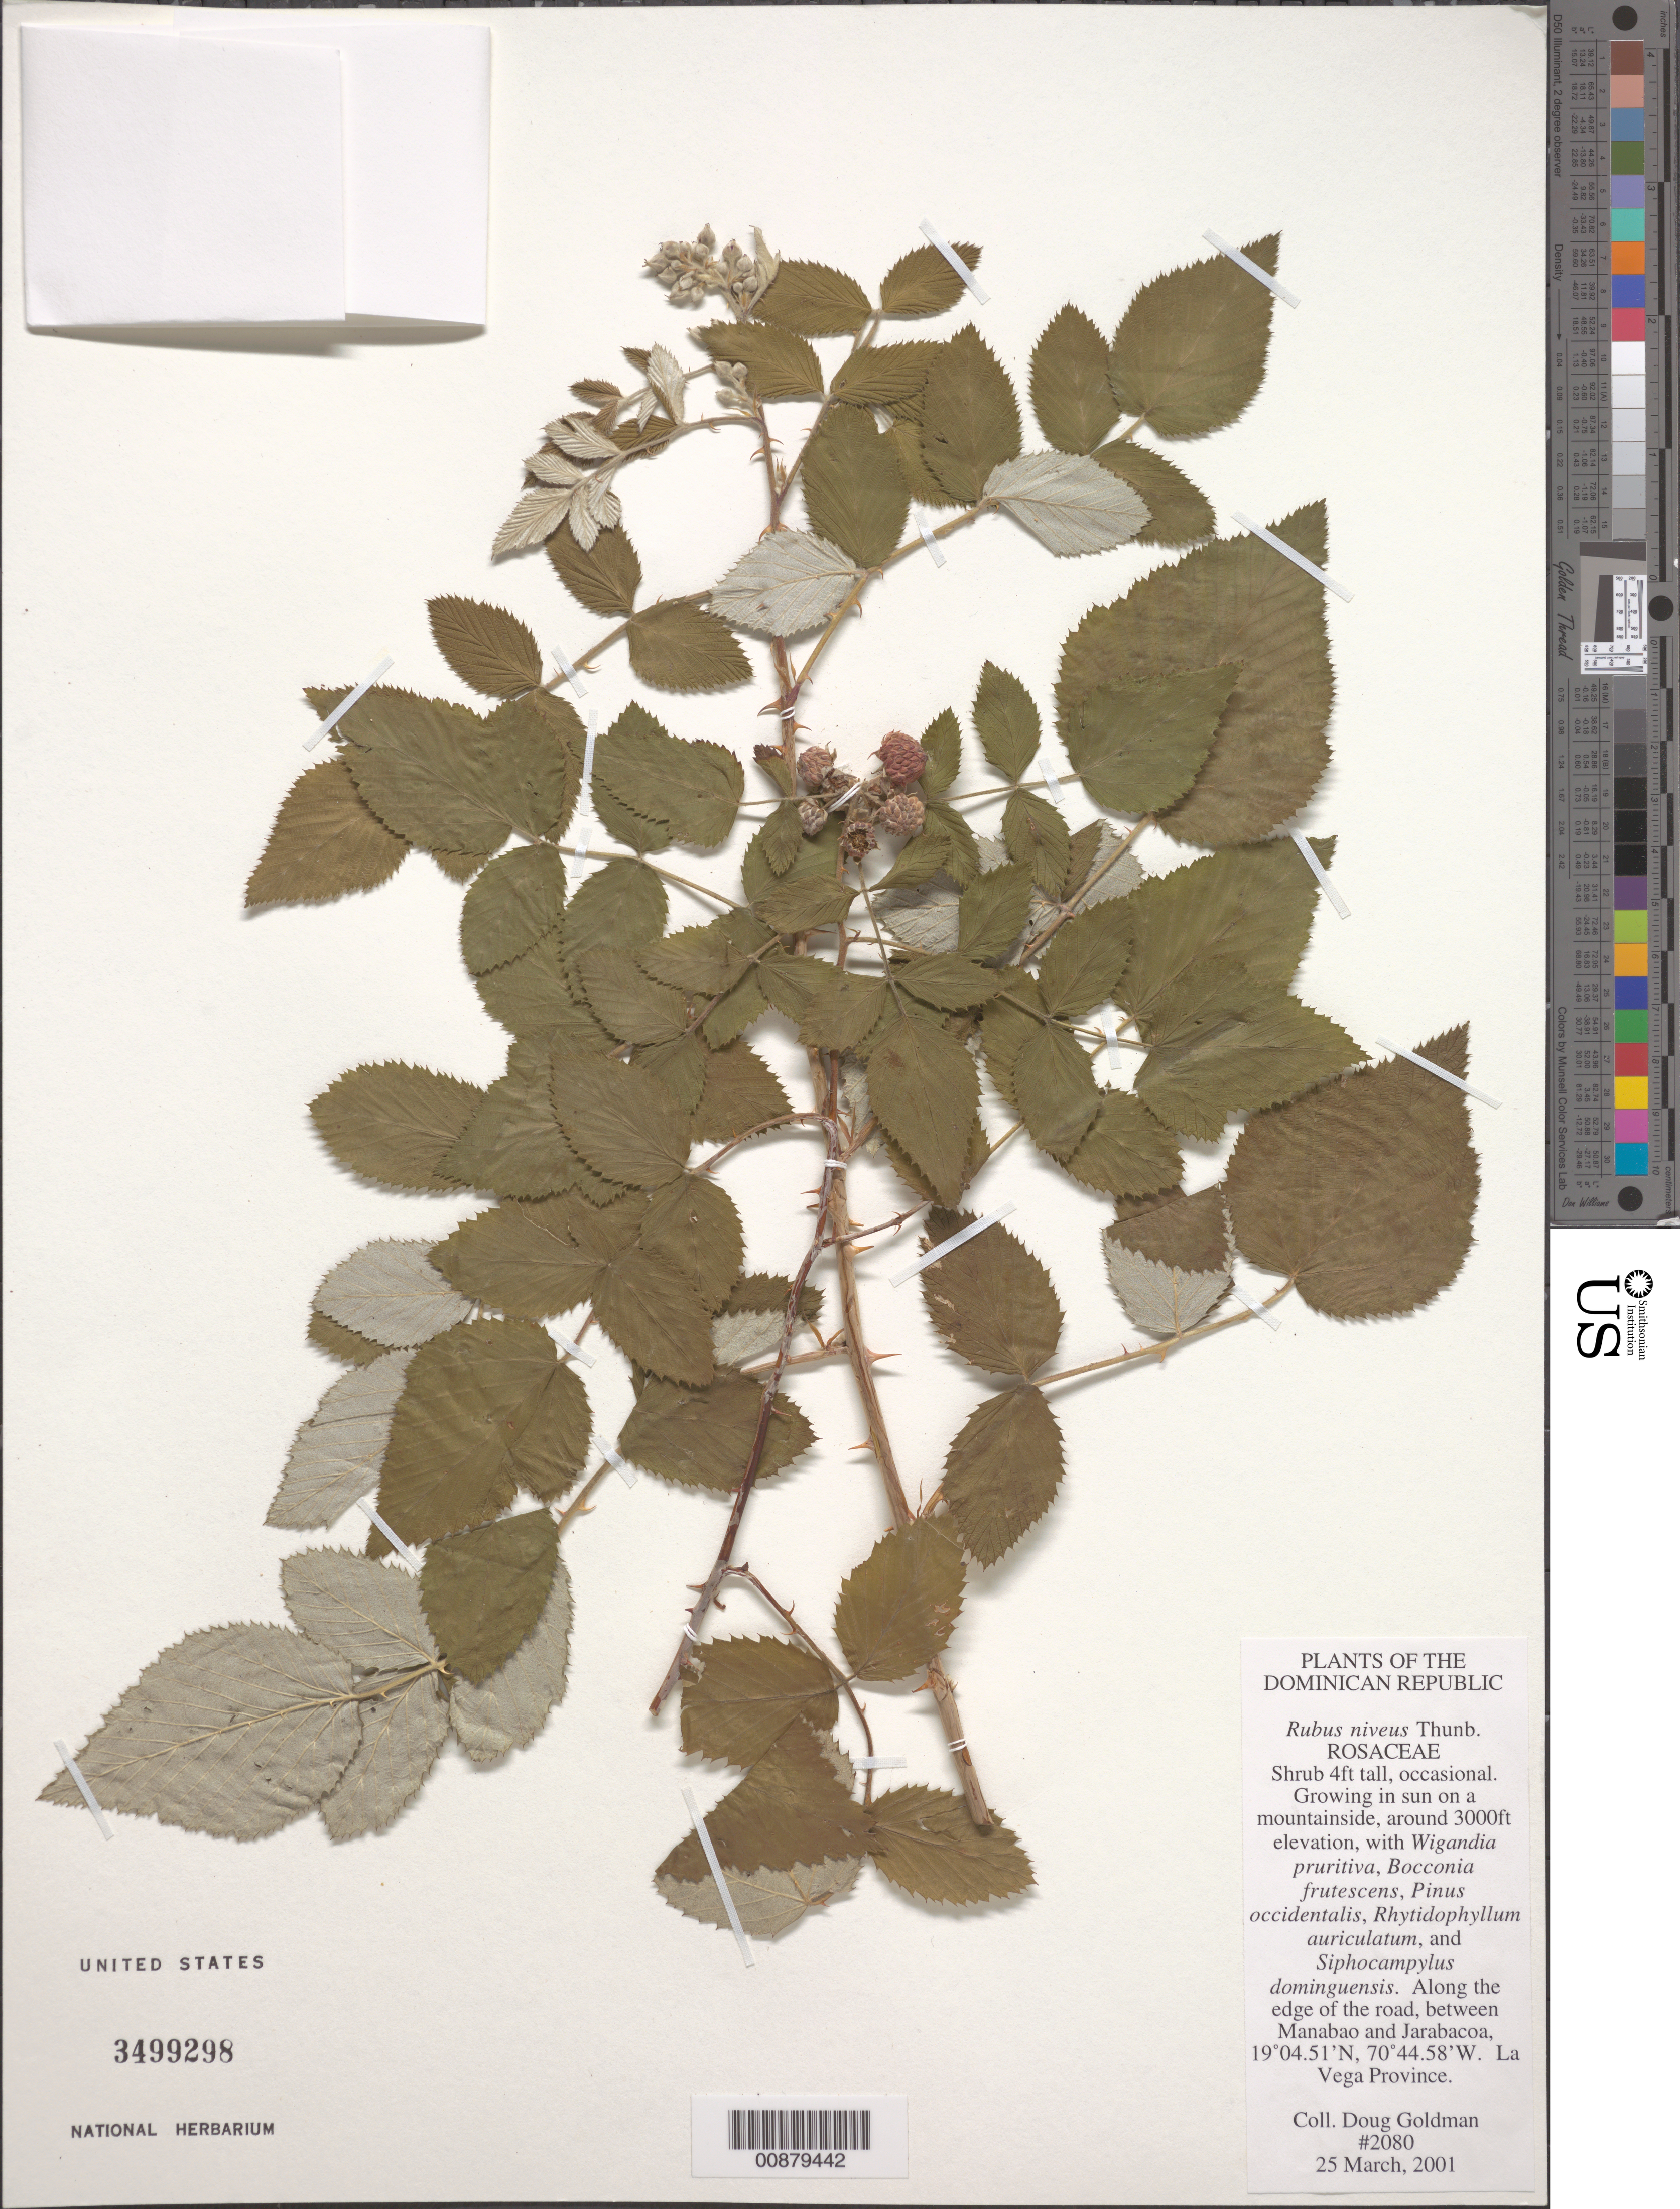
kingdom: Plantae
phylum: Tracheophyta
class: Magnoliopsida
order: Rosales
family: Rosaceae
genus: Rubus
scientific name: Rubus niveus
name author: Thunb.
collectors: D. H. Goldman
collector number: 2080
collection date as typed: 25 Mar 2001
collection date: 2001-03-25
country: Dominican Republic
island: Hispaniola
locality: La Vega Province: along the edge of the road between Manabao and Jarabacoa.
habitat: Growing in sun on a mountainside.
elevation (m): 914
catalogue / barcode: US 3499298